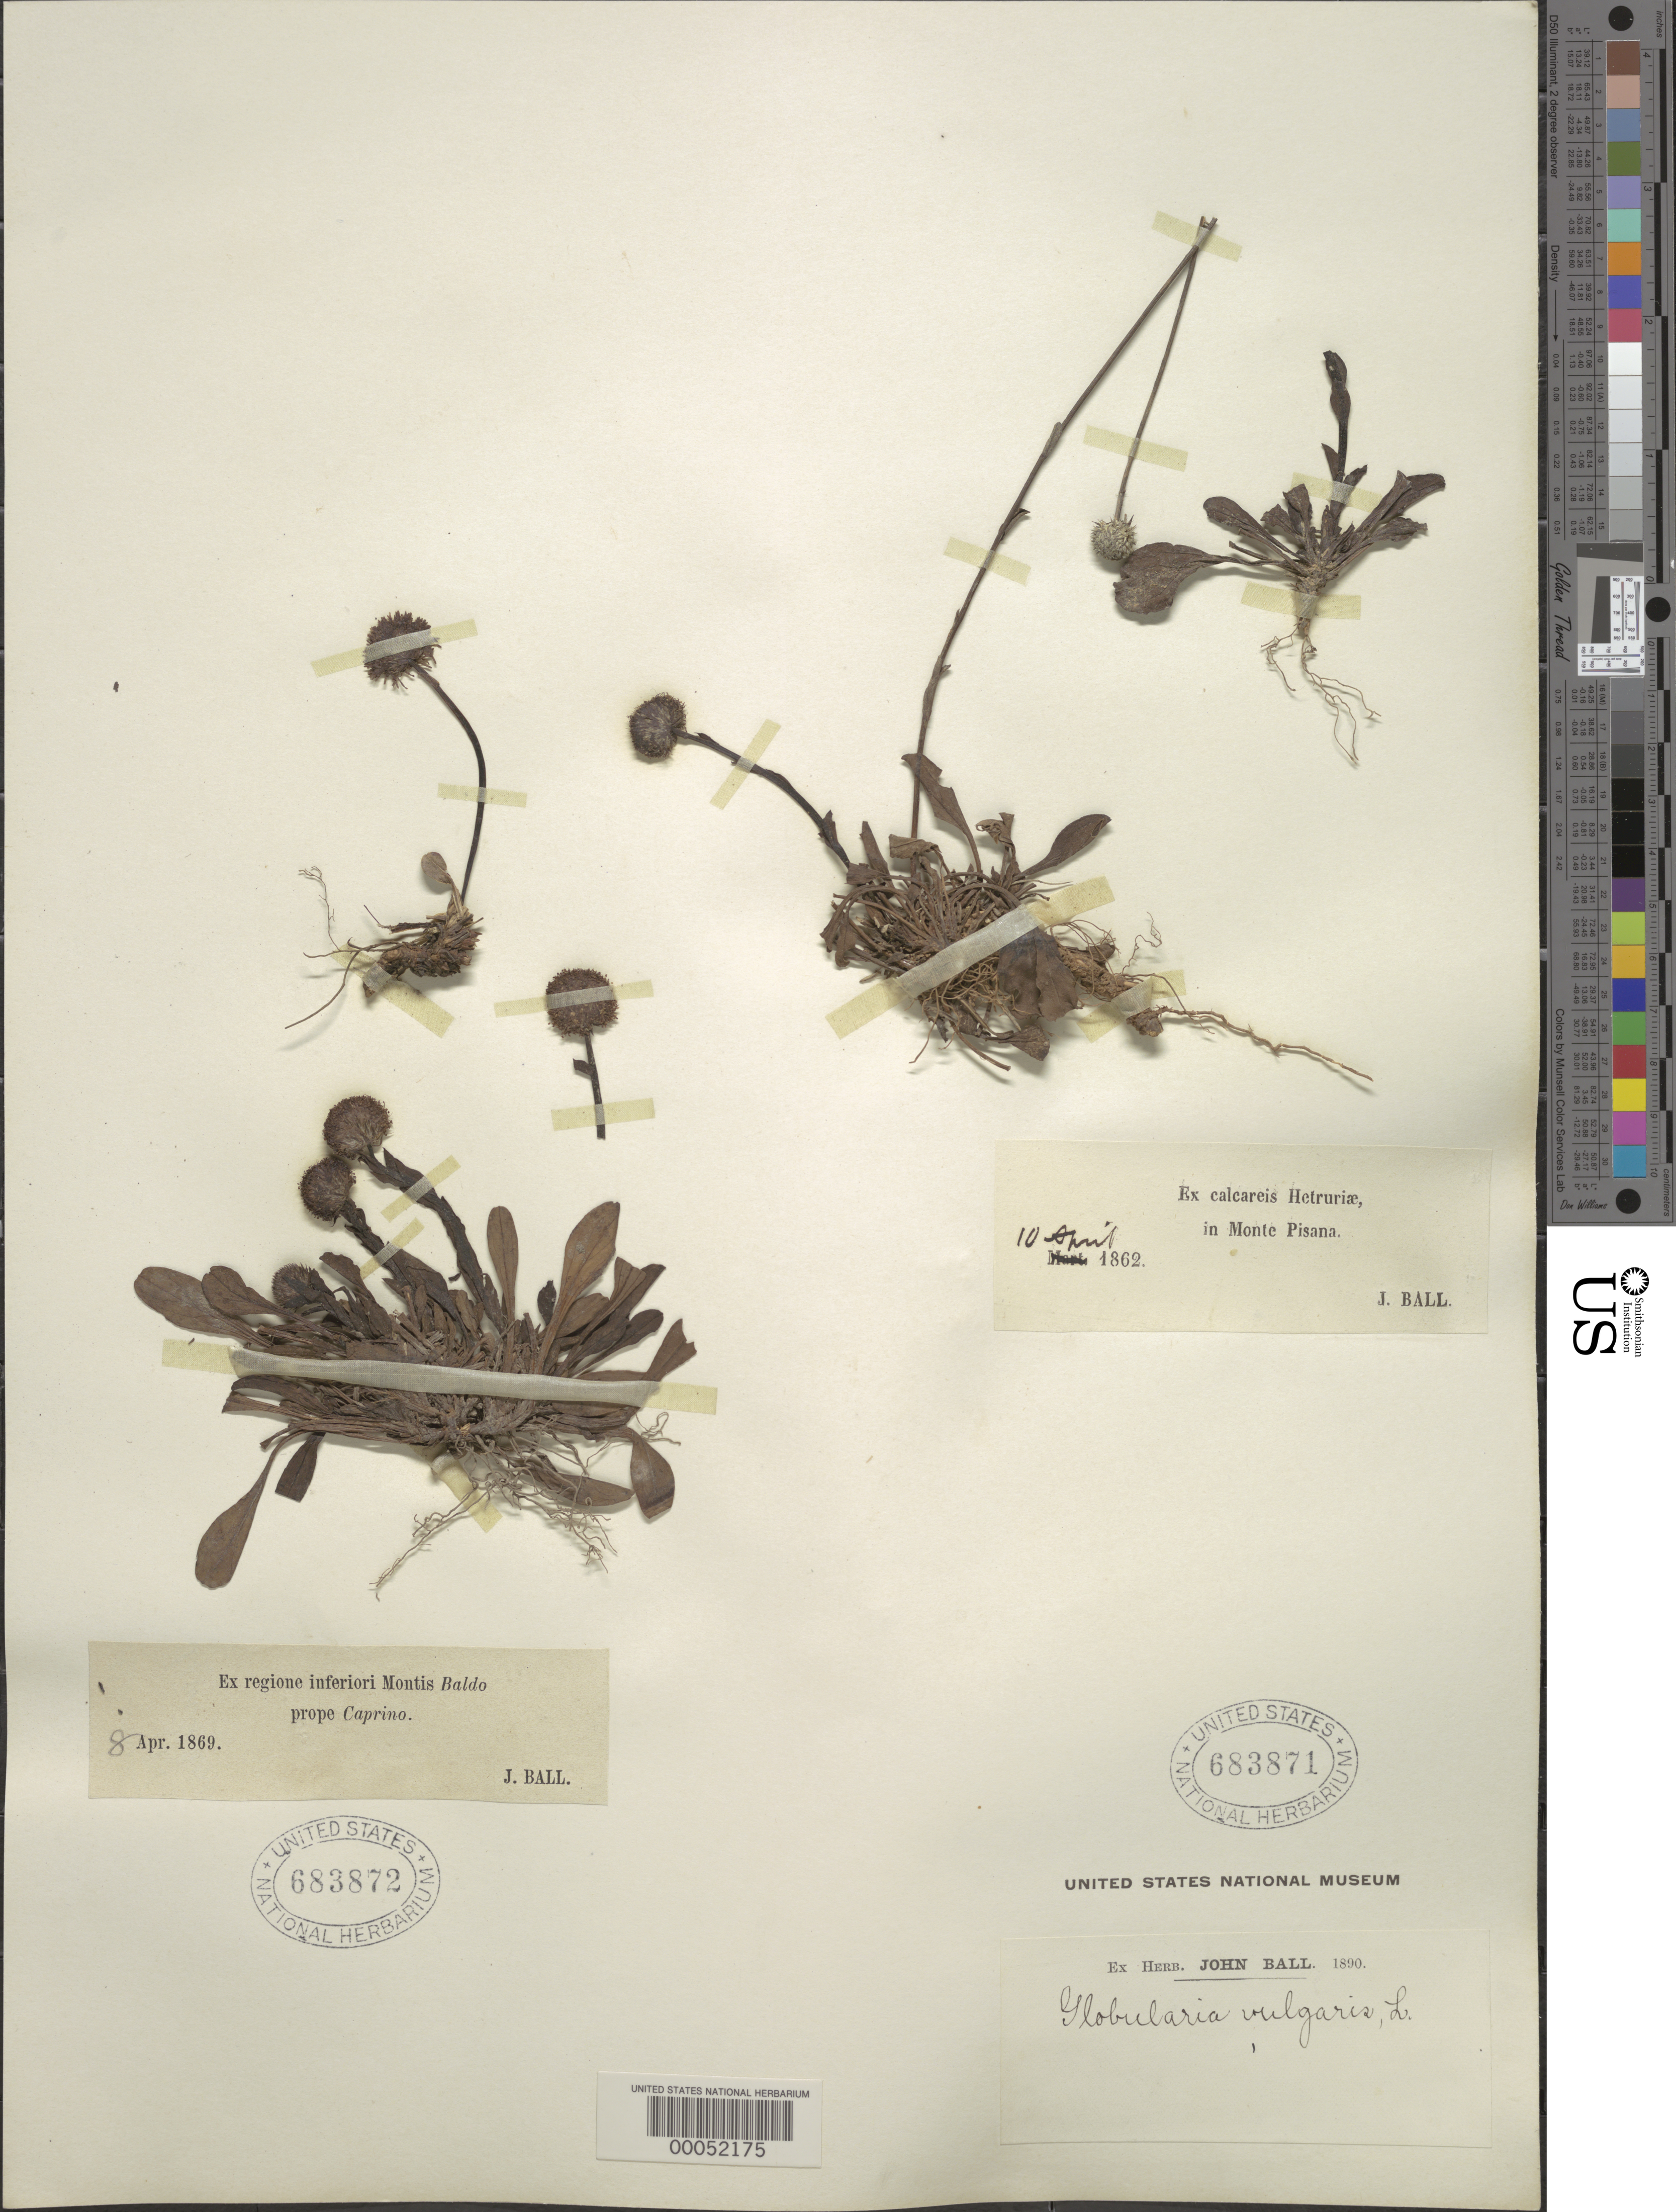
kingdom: Plantae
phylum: Tracheophyta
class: Magnoliopsida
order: Lamiales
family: Plantaginaceae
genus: Globularia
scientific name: Globularia vulgaris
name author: L.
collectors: J. Ball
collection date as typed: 10 Apr 1862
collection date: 1862-04-10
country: Panama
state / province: Chiriquí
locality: Around San Felix.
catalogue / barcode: US 683871